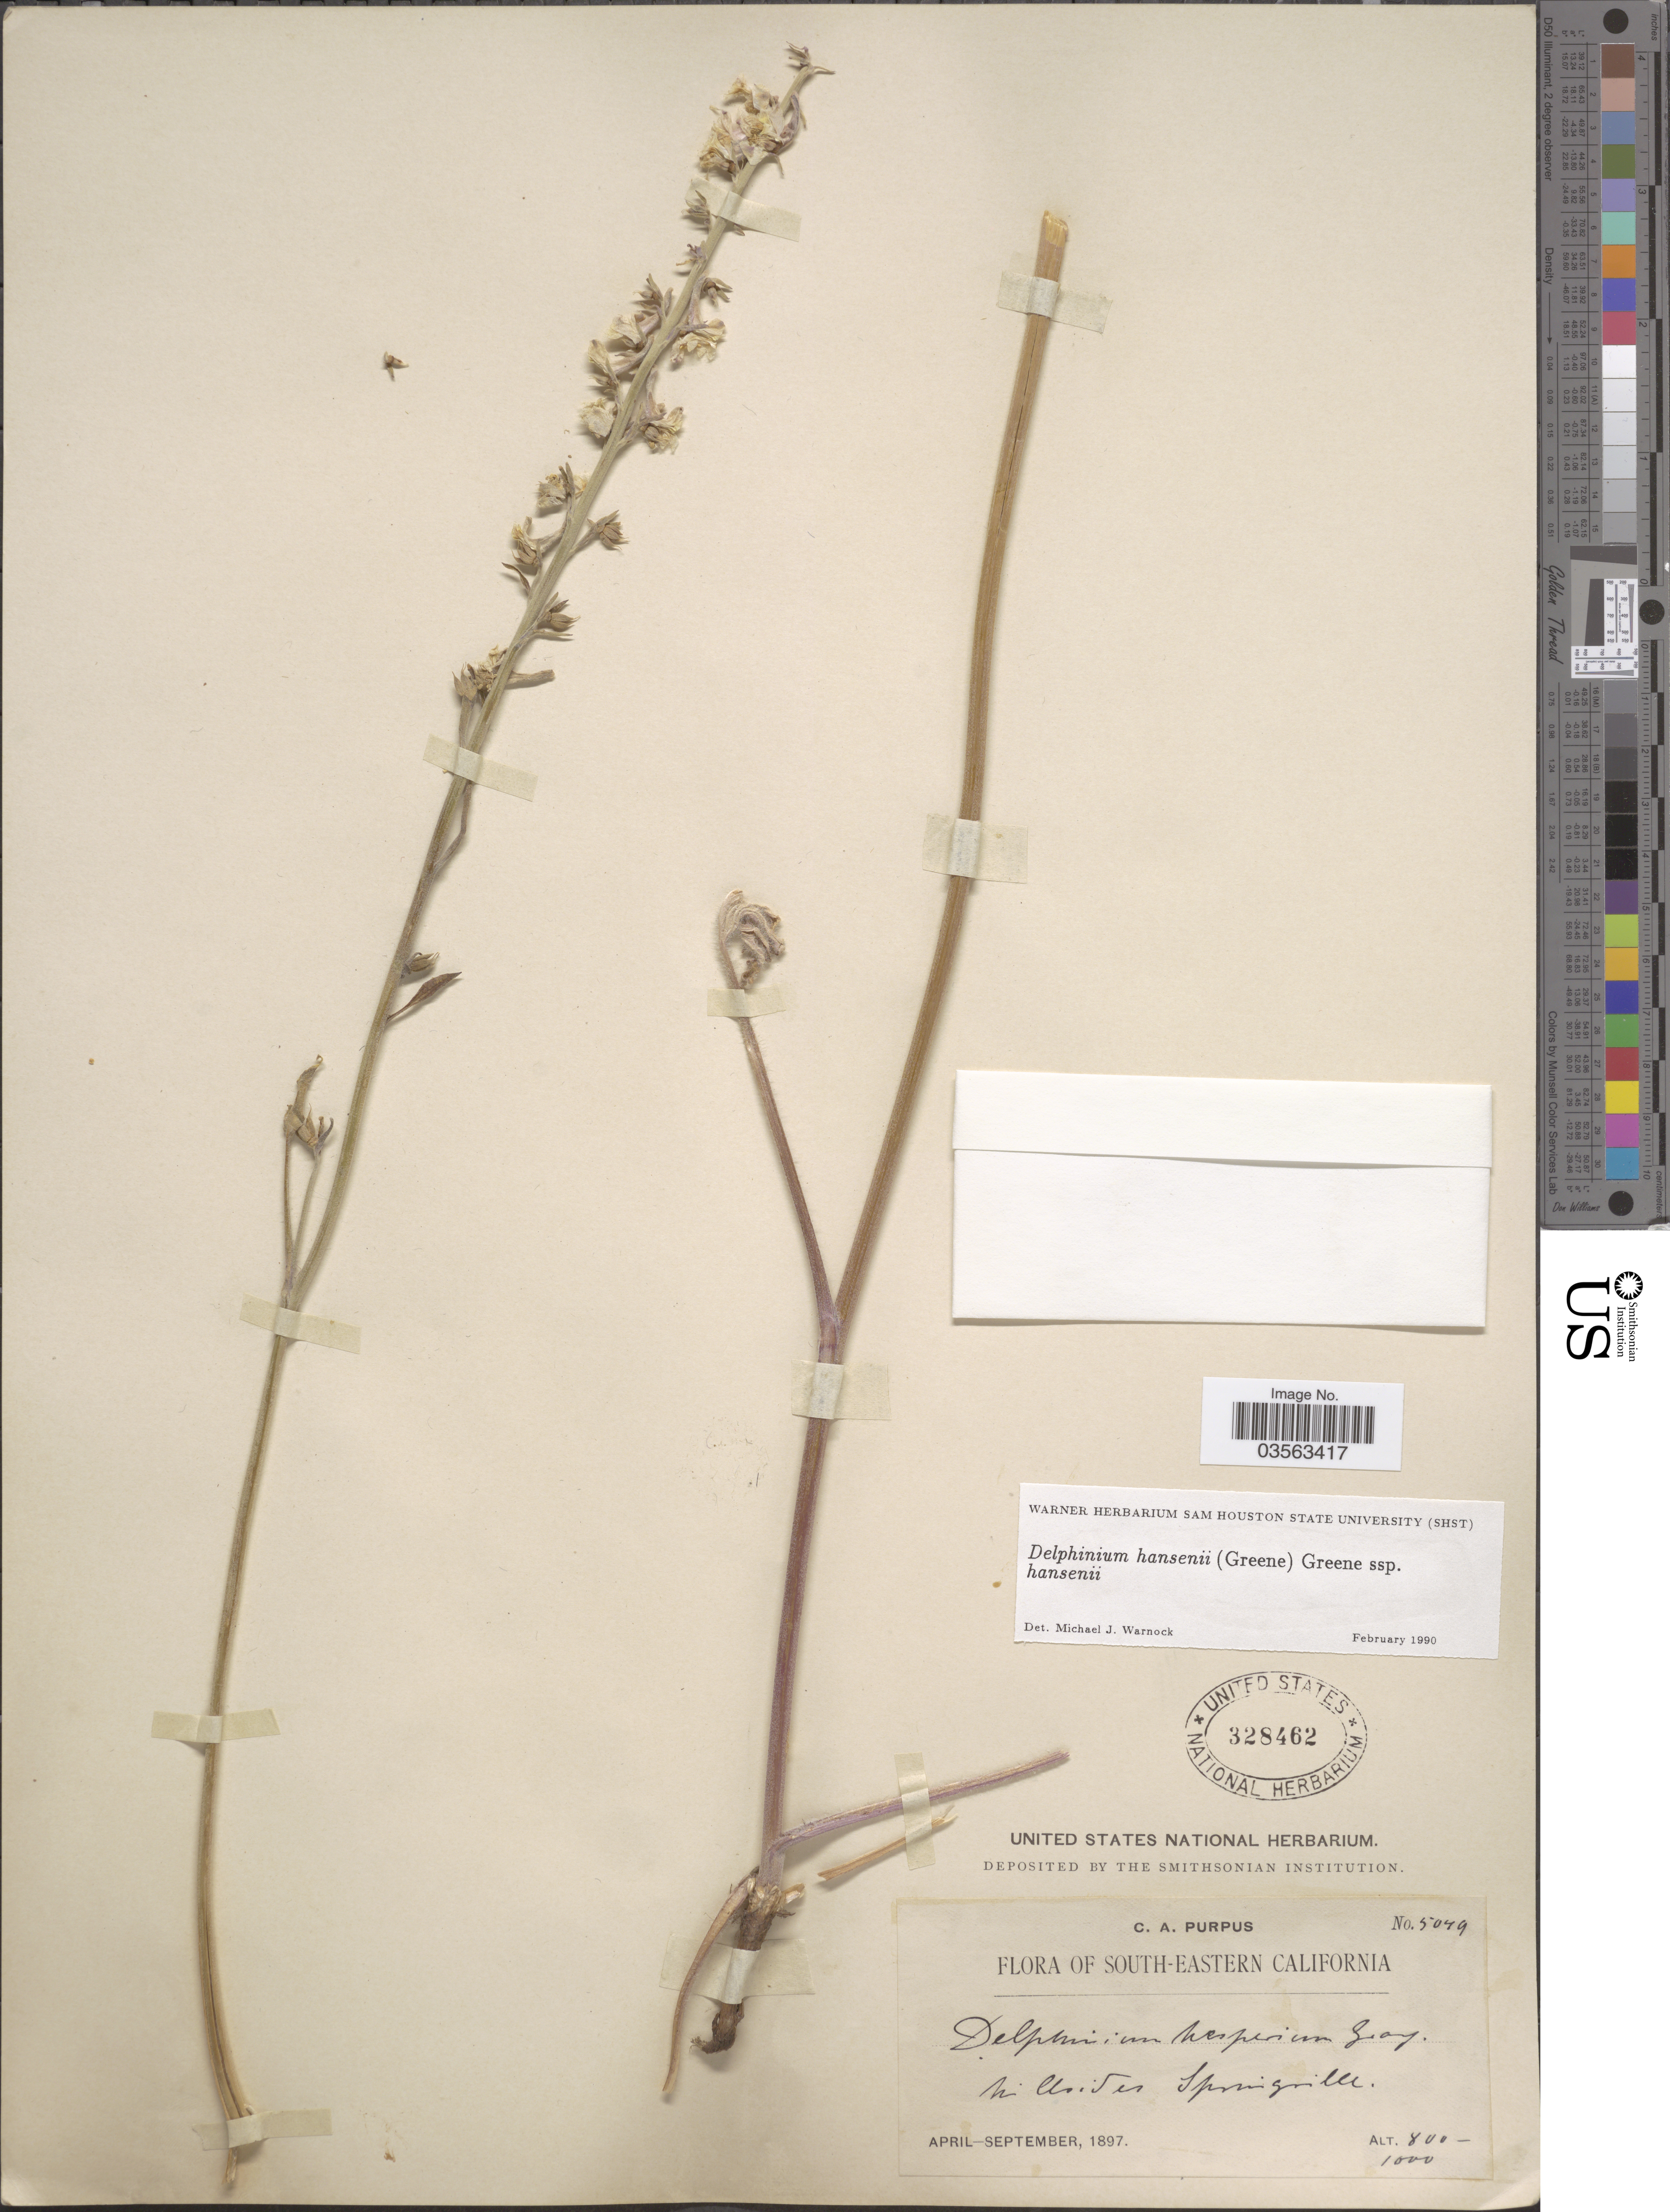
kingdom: Plantae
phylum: Tracheophyta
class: Magnoliopsida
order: Ranunculales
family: Ranunculaceae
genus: Delphinium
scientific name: Delphinium hansenii subsp. hansenii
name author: (Greene) Greene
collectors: C. A. Purpus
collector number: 5049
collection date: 1897-04/1897-09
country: United States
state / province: California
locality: South-Eastern California. Hillsides Springville.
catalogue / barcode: US 328462